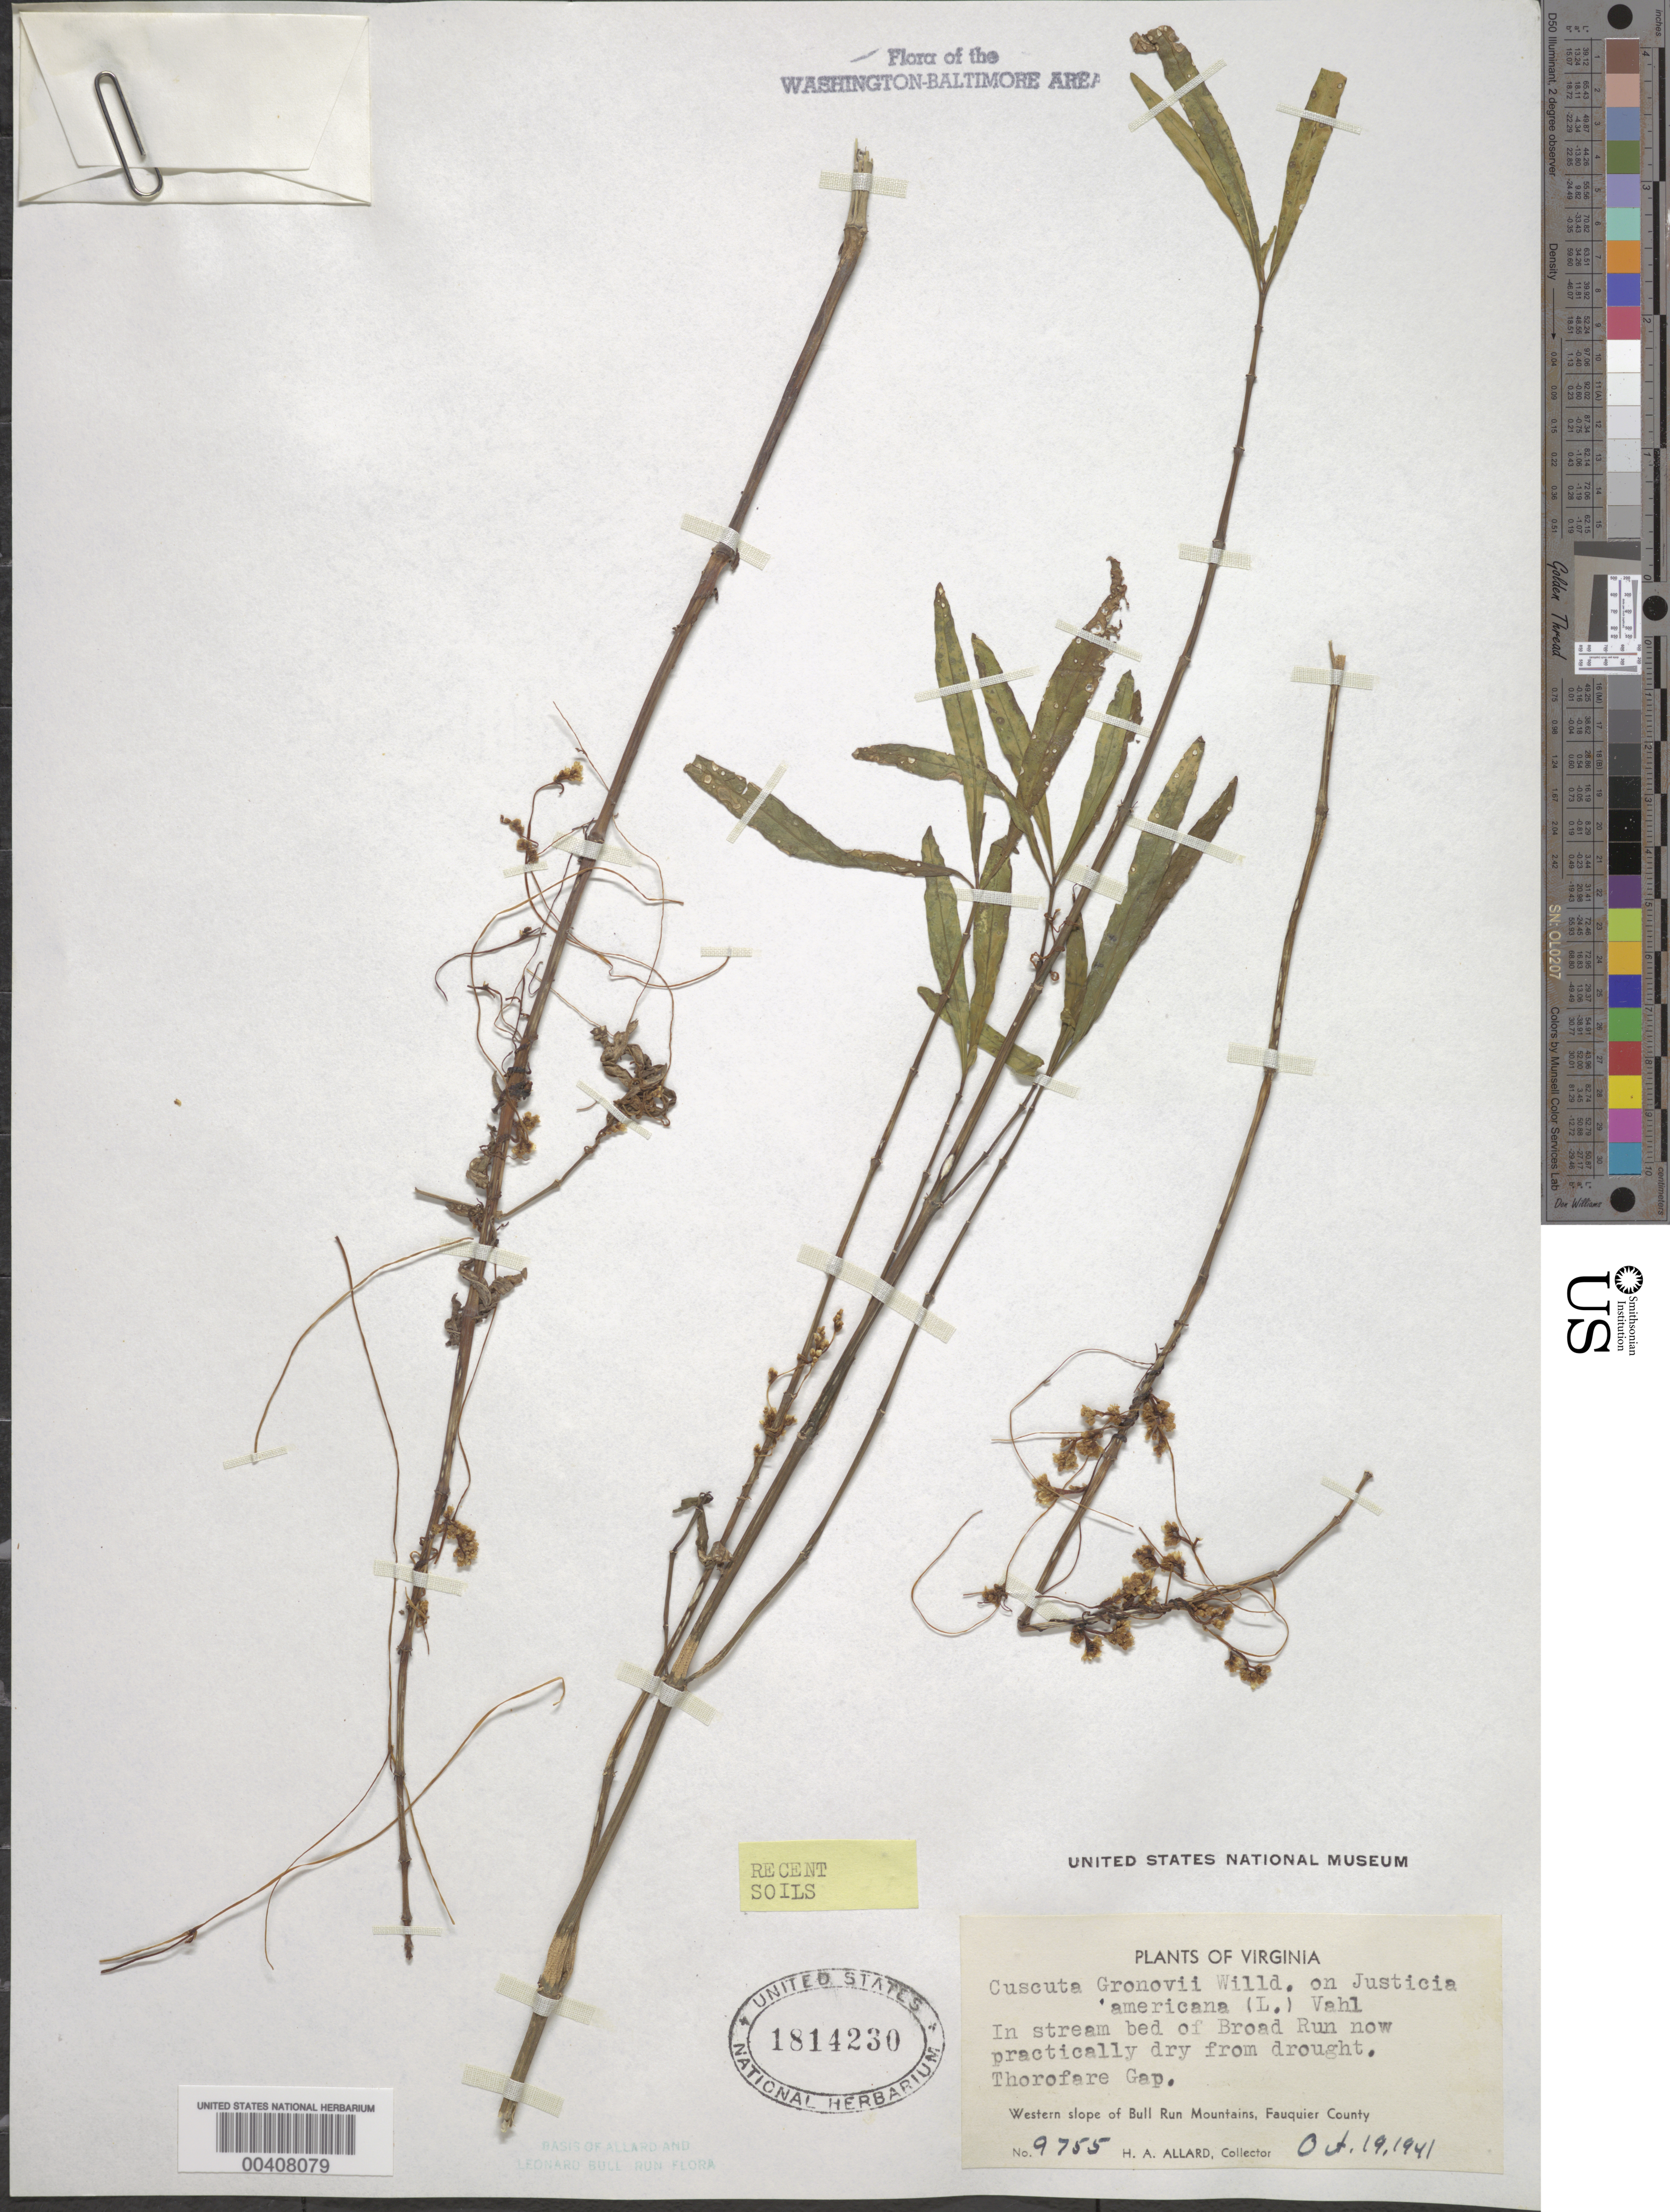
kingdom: Plantae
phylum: Tracheophyta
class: Magnoliopsida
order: Solanales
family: Convolvulaceae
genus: Cuscuta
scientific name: Cuscuta gronovii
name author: Willd. ex Schult.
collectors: H. A. Allard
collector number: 9755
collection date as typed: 19 Oct 1941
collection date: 1941-10-19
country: United States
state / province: Virginia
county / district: Fauquier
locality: Broad Run, Thorofare Gap, western slope of Bull Run Mountains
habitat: In stream bed, practically dry from drought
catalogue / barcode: US 1814230